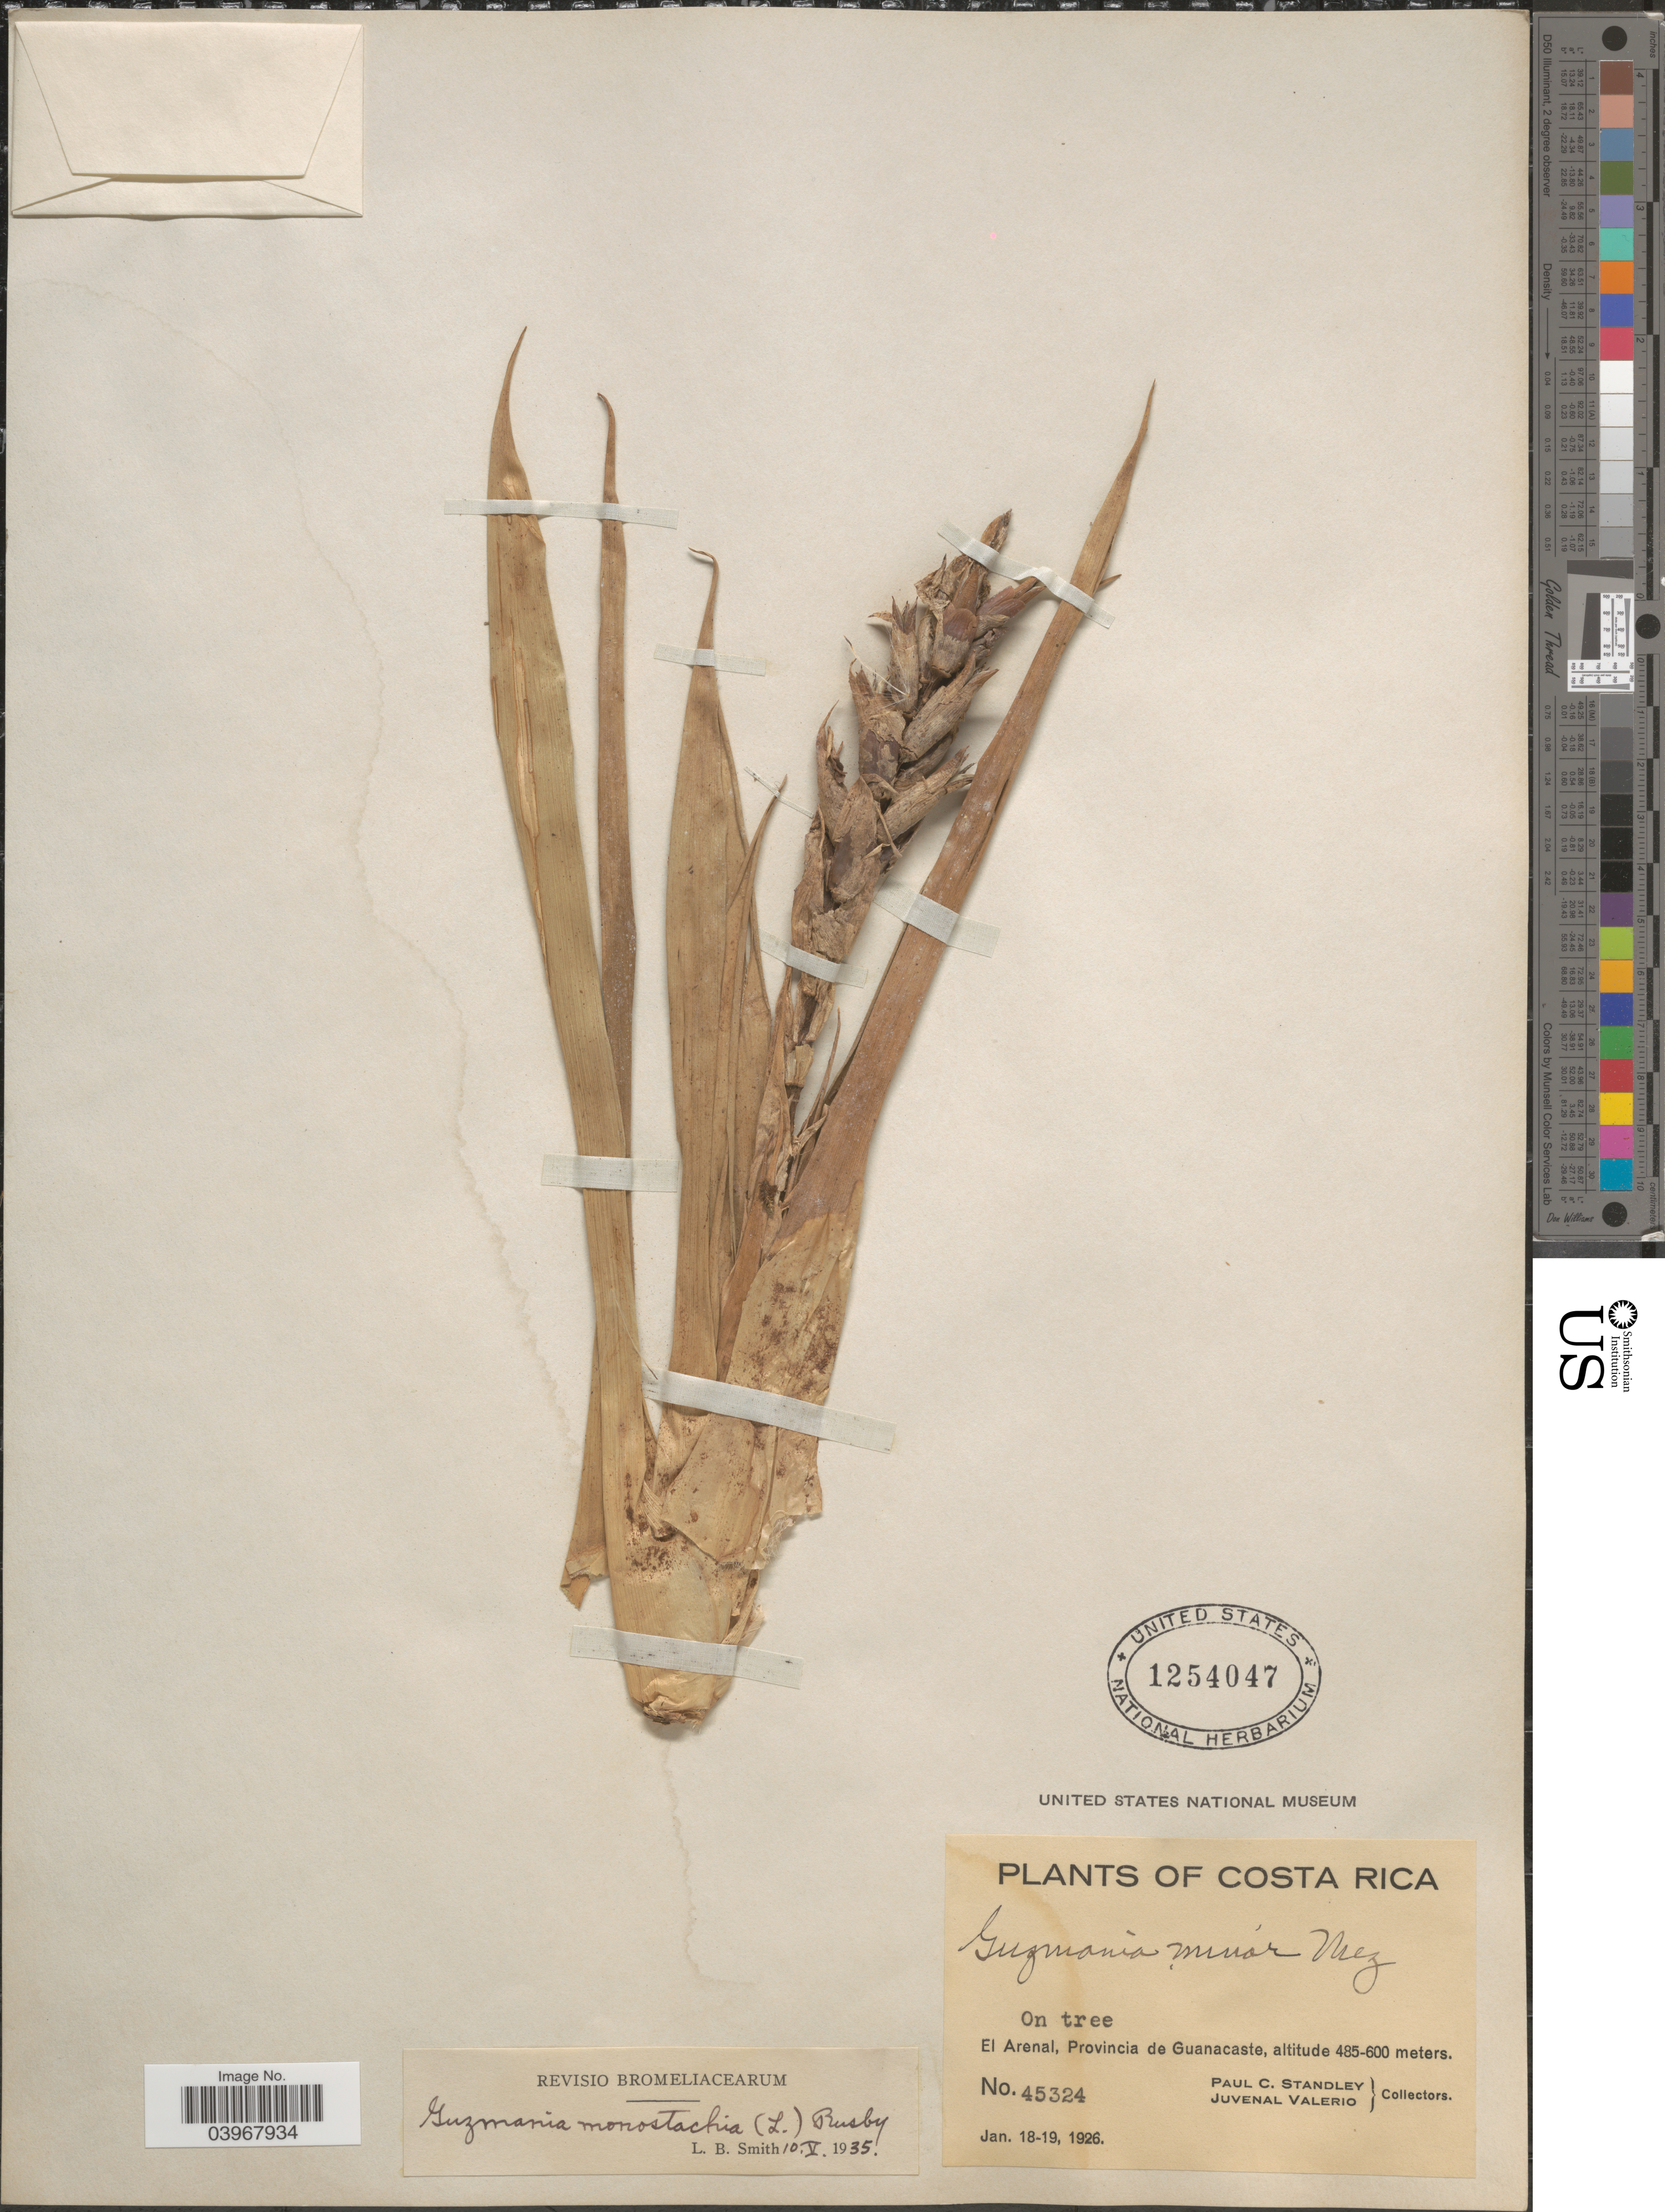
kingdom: Plantae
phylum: Tracheophyta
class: Liliopsida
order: Poales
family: Bromeliaceae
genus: Guzmania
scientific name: Guzmania monostachia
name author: (L.) Rusby ex Mez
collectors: P. C. Standley & J. Valerio R.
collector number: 45324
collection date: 1926-01-18/1926-01-19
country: Costa Rica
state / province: Guanacaste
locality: El Arenal.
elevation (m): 485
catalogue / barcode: US 1254047